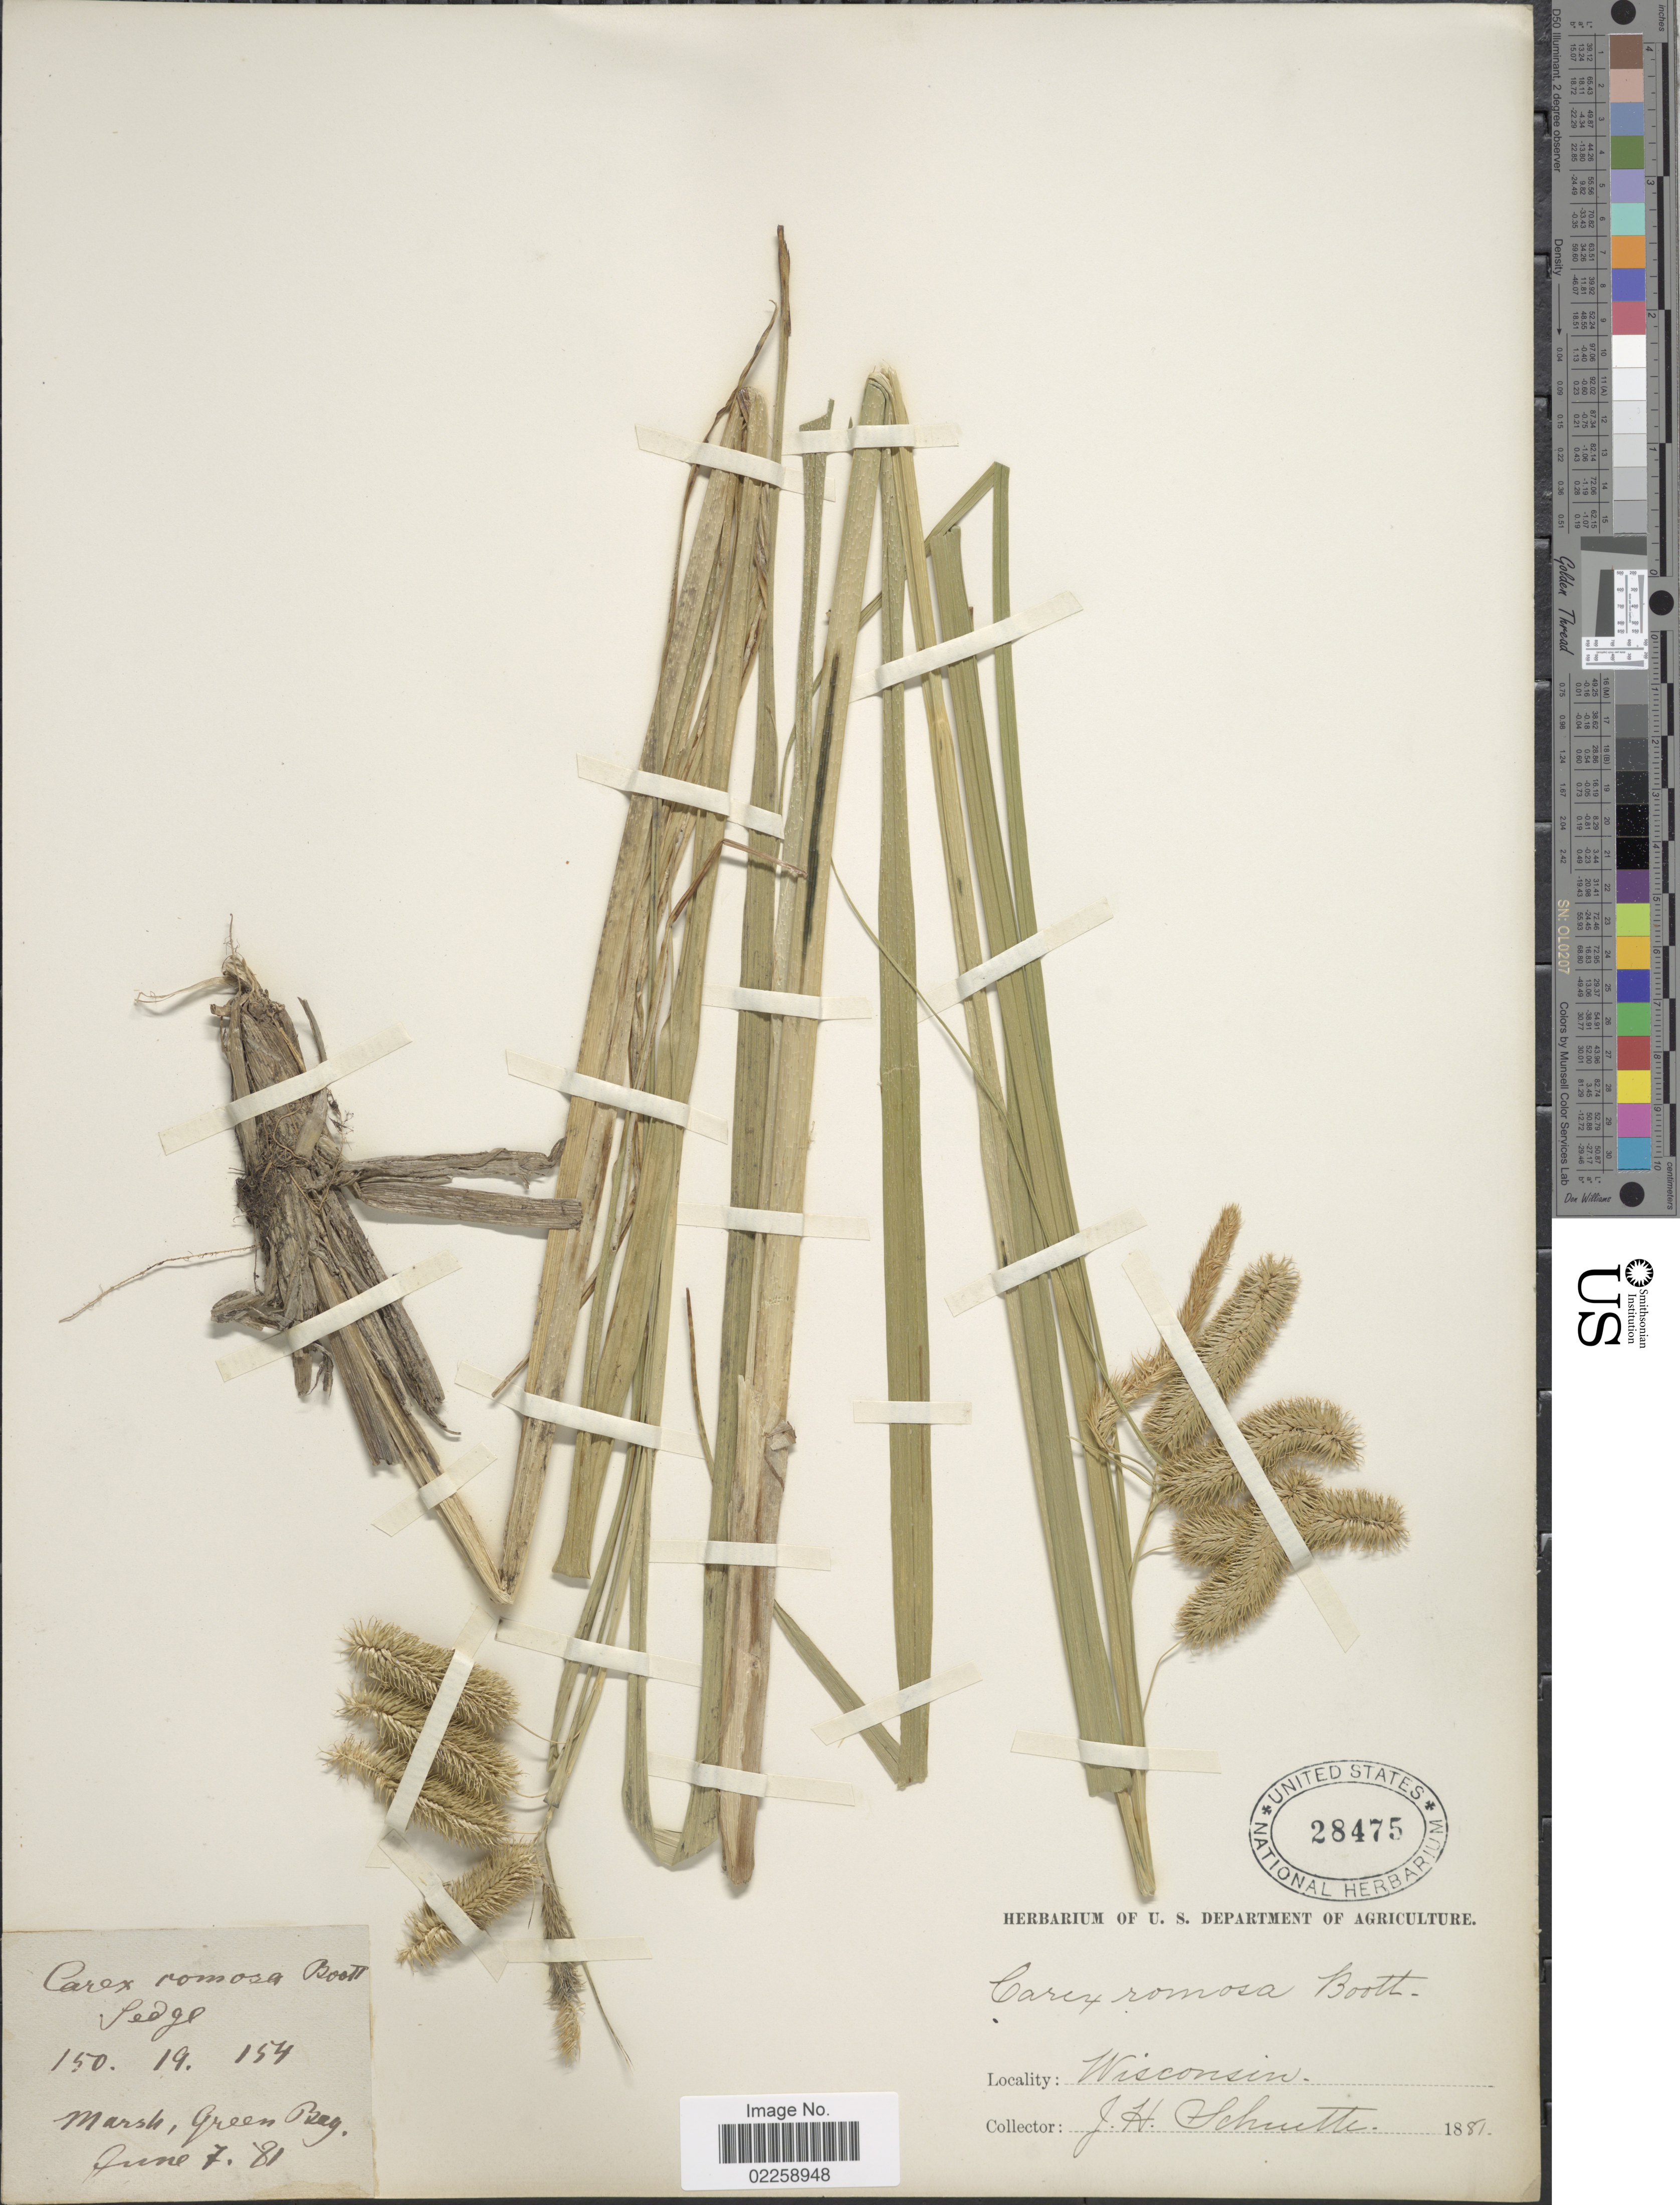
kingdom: Plantae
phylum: Tracheophyta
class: Liliopsida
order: Poales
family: Cyperaceae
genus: Carex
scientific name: Carex comosa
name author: Boott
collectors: J. H. Schuette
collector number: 150/19/154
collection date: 1881-06-07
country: United States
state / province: Wisconsin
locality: Green Bay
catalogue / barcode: US 28475